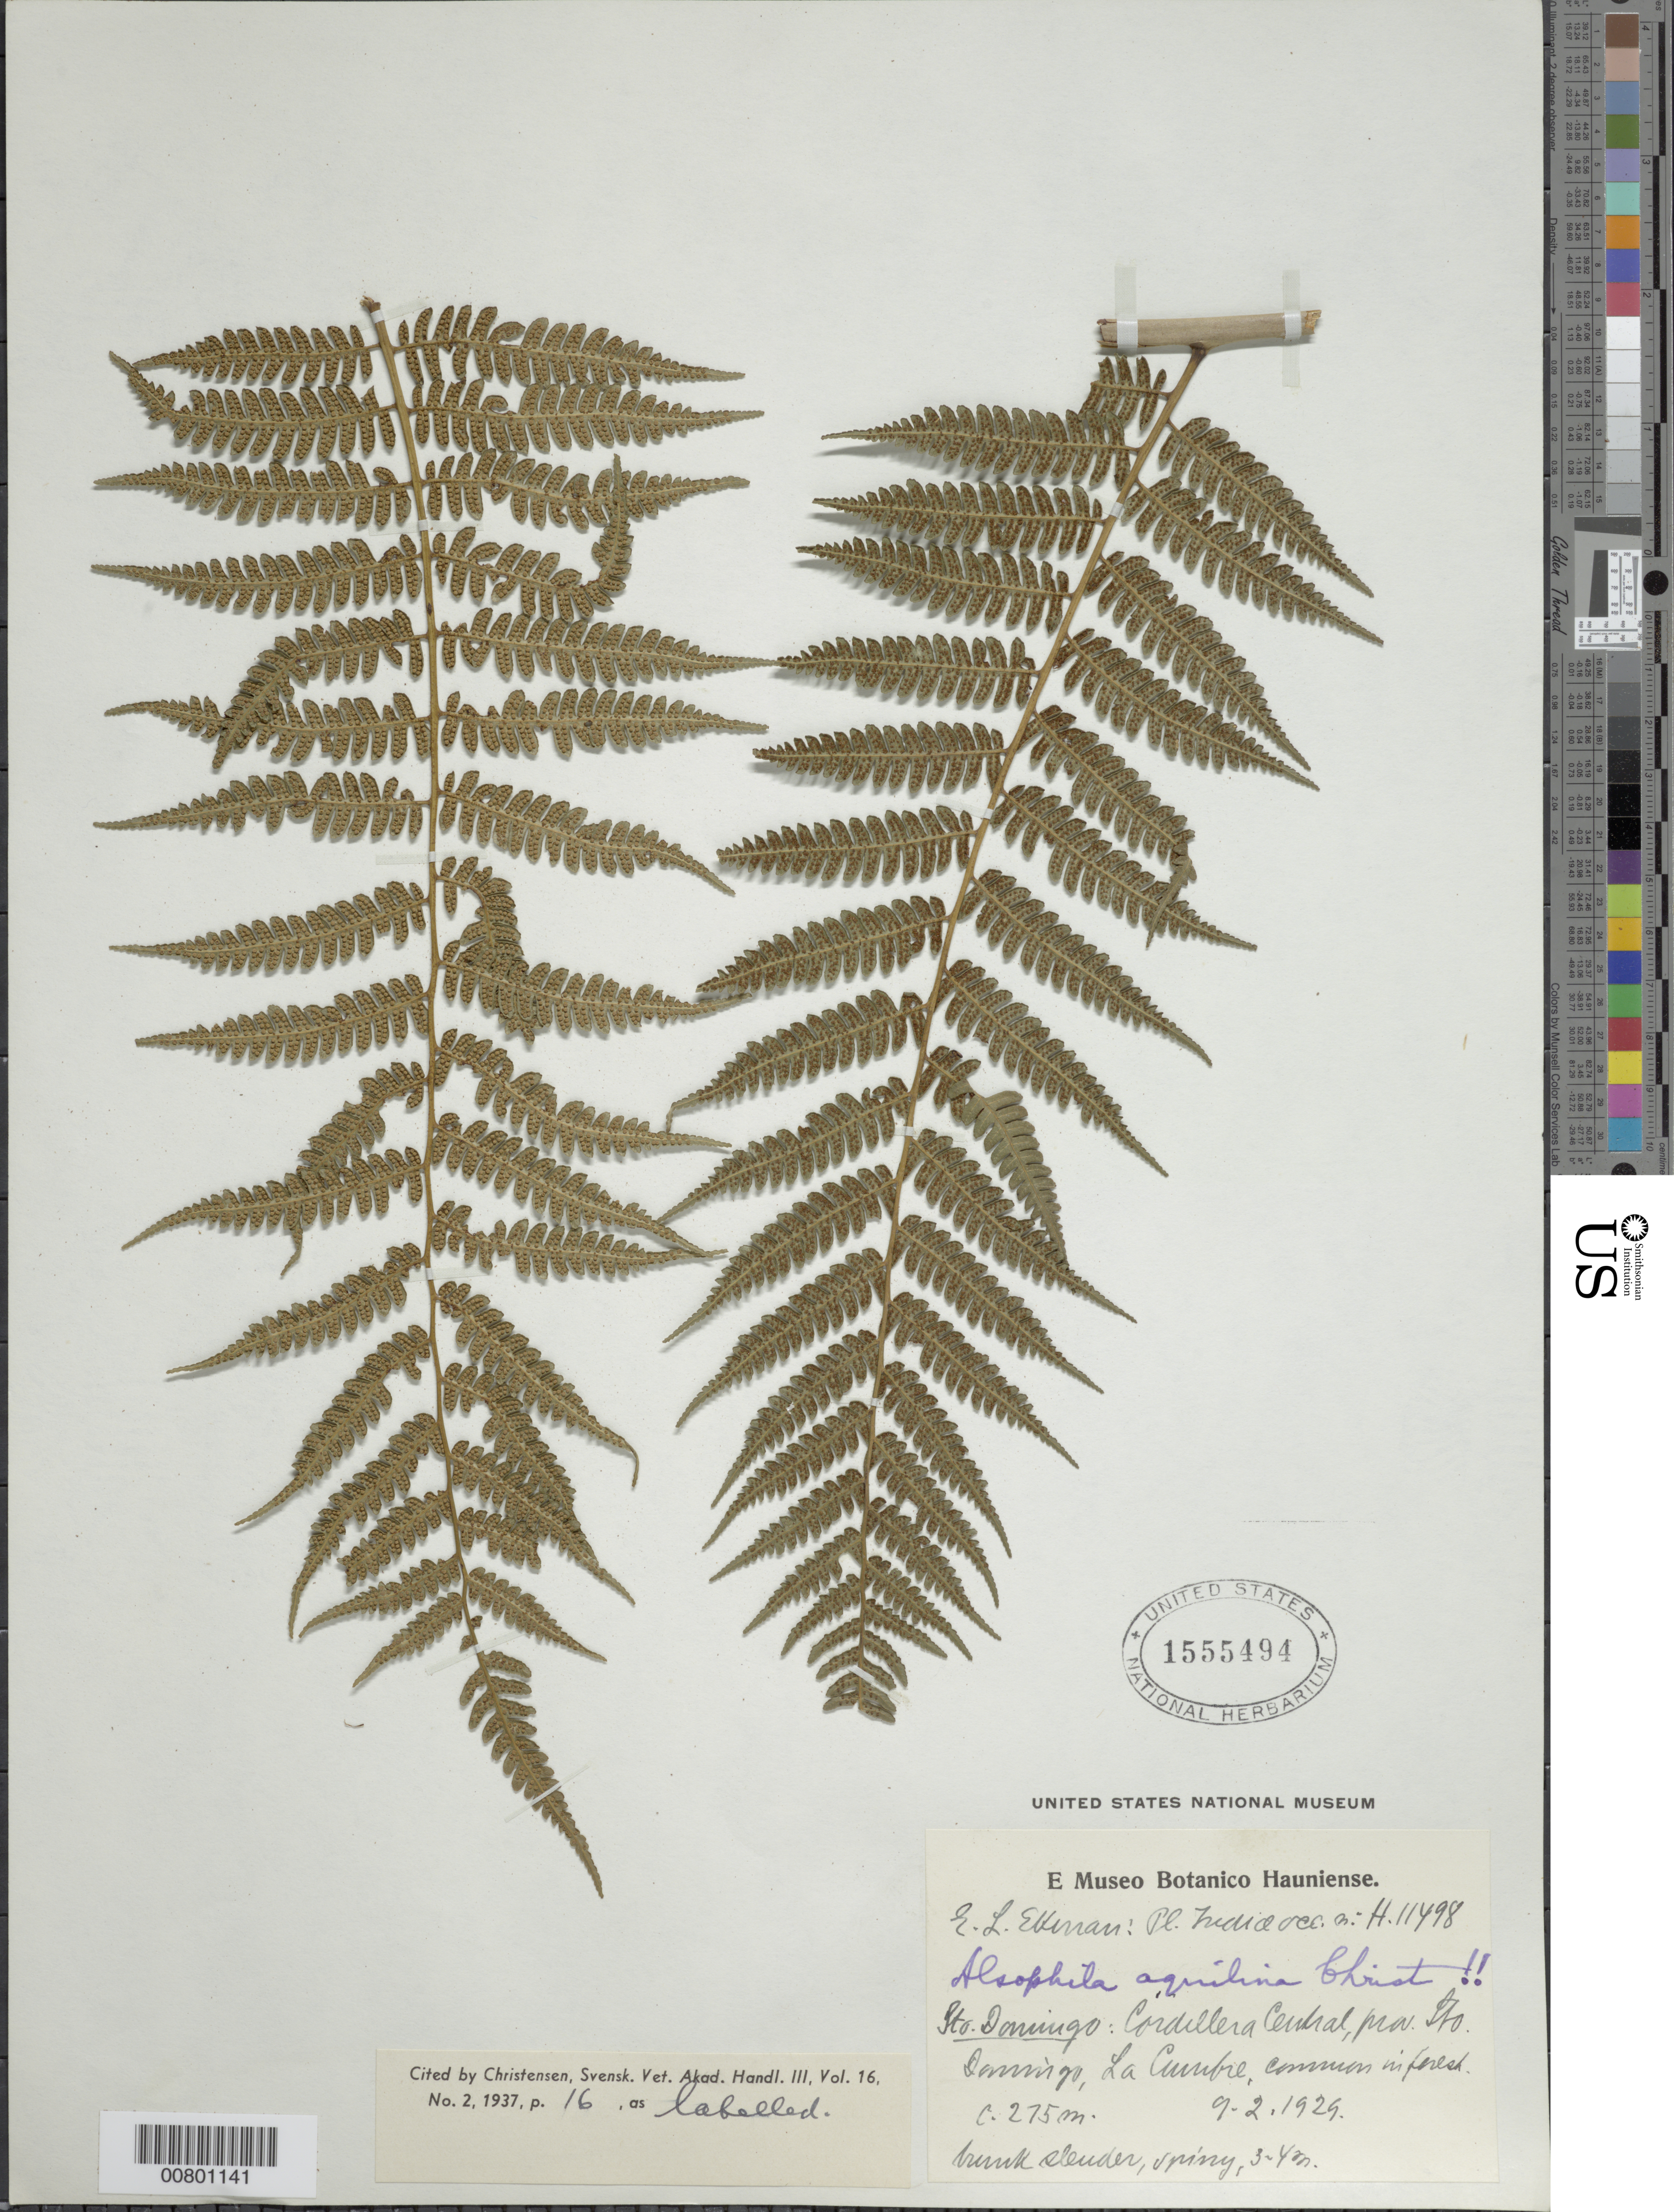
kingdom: Plantae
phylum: Tracheophyta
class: Polypodiopsida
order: Cyatheales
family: Cyatheaceae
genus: Cyathea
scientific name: Cyathea parvula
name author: (Jenman) Domin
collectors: E. L. Ekman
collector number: H 11498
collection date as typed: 09 Feb 1929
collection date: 1929-02-09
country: Dominican Republic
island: Hispaniola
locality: Prov. Santo Domingo, Cordillera Central, La cumbre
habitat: Forest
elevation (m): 275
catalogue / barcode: US 1555494